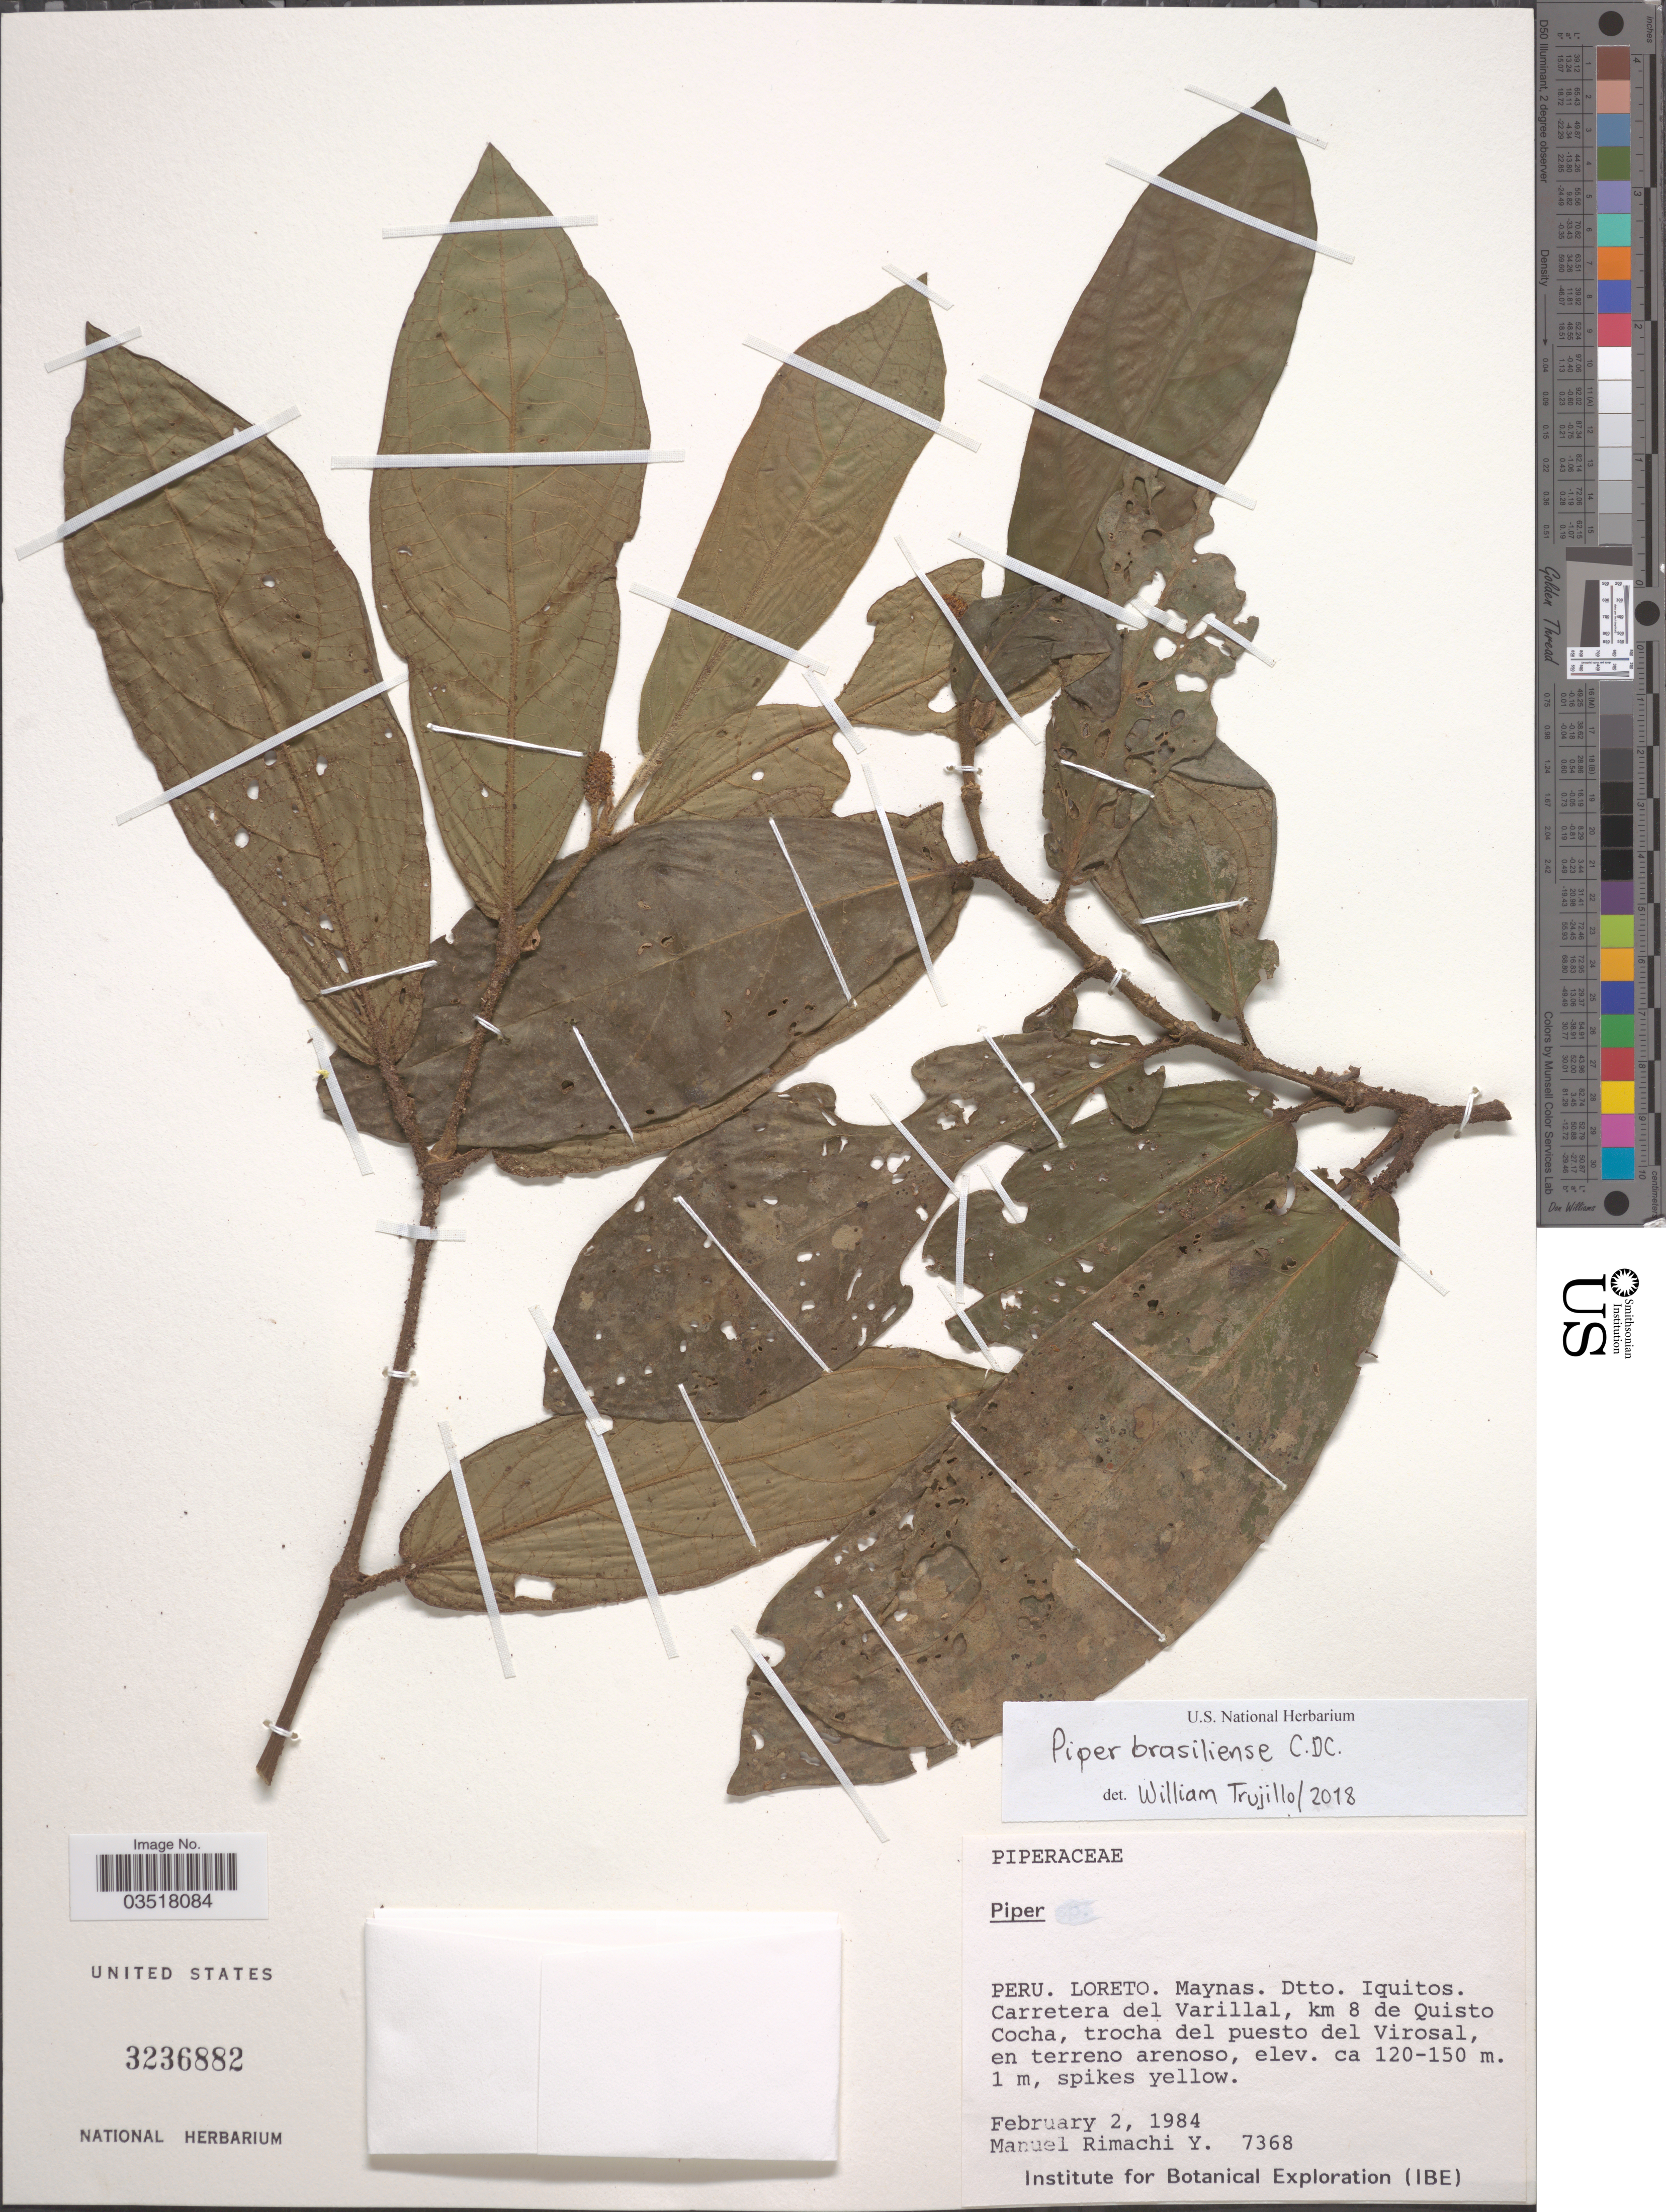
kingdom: Plantae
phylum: Tracheophyta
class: Magnoliopsida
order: Piperales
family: Piperaceae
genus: Piper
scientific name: Piper brasiliense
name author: C. DC.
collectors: M. Rimachi Y.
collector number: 7368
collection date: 1984-02-02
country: Peru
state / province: Loreto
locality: Maynas. Dtto. Iquitos. Carretera del Varillal, km 8 de Quisto Cocha, trocha del puesto del Virosal.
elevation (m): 120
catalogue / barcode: US 3236882